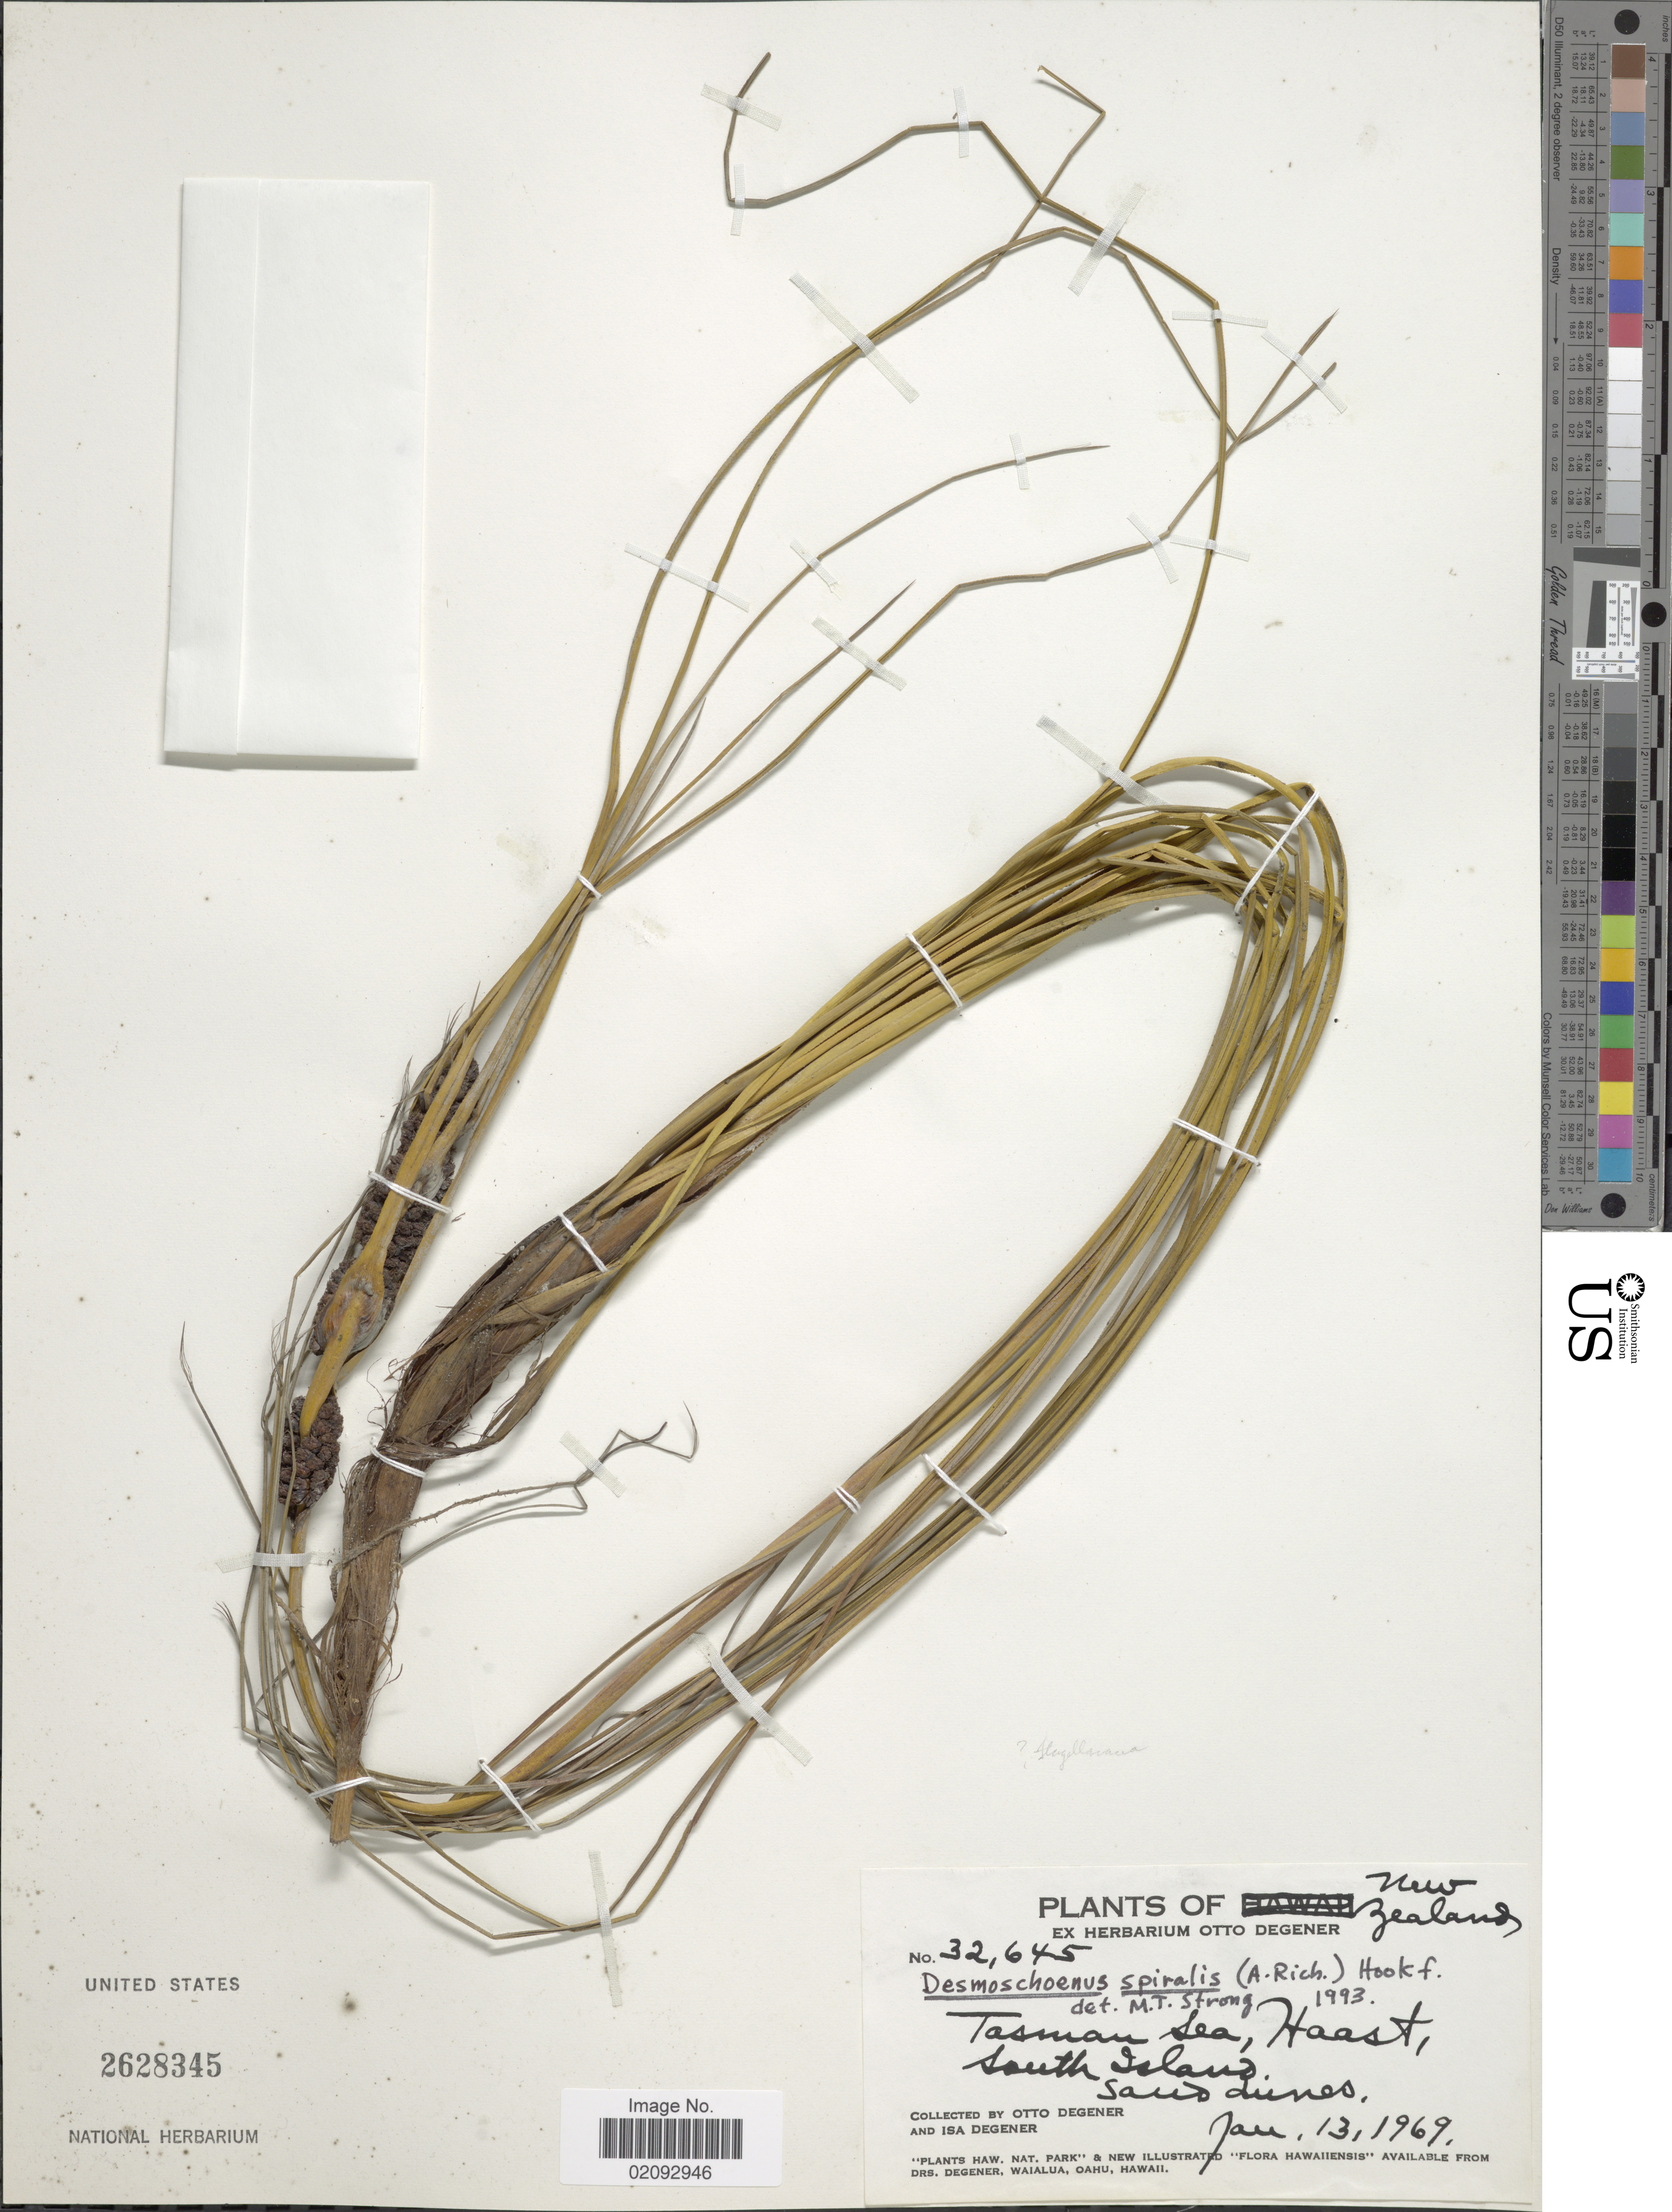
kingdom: Plantae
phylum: Tracheophyta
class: Liliopsida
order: Poales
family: Cyperaceae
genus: Ficinia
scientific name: Ficinia spiralis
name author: (A. Rich.) Muasya & de Lange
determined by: Strong, Mark T., (BOT), Smithsonian Institution - National Museum of Natural History (UNITED STATES)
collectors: O. Degener & I. Degener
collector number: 32645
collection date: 1969-01-13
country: New Zealand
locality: Tasman Sea, Haast, South Island, Sand dunes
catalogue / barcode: US 2628345